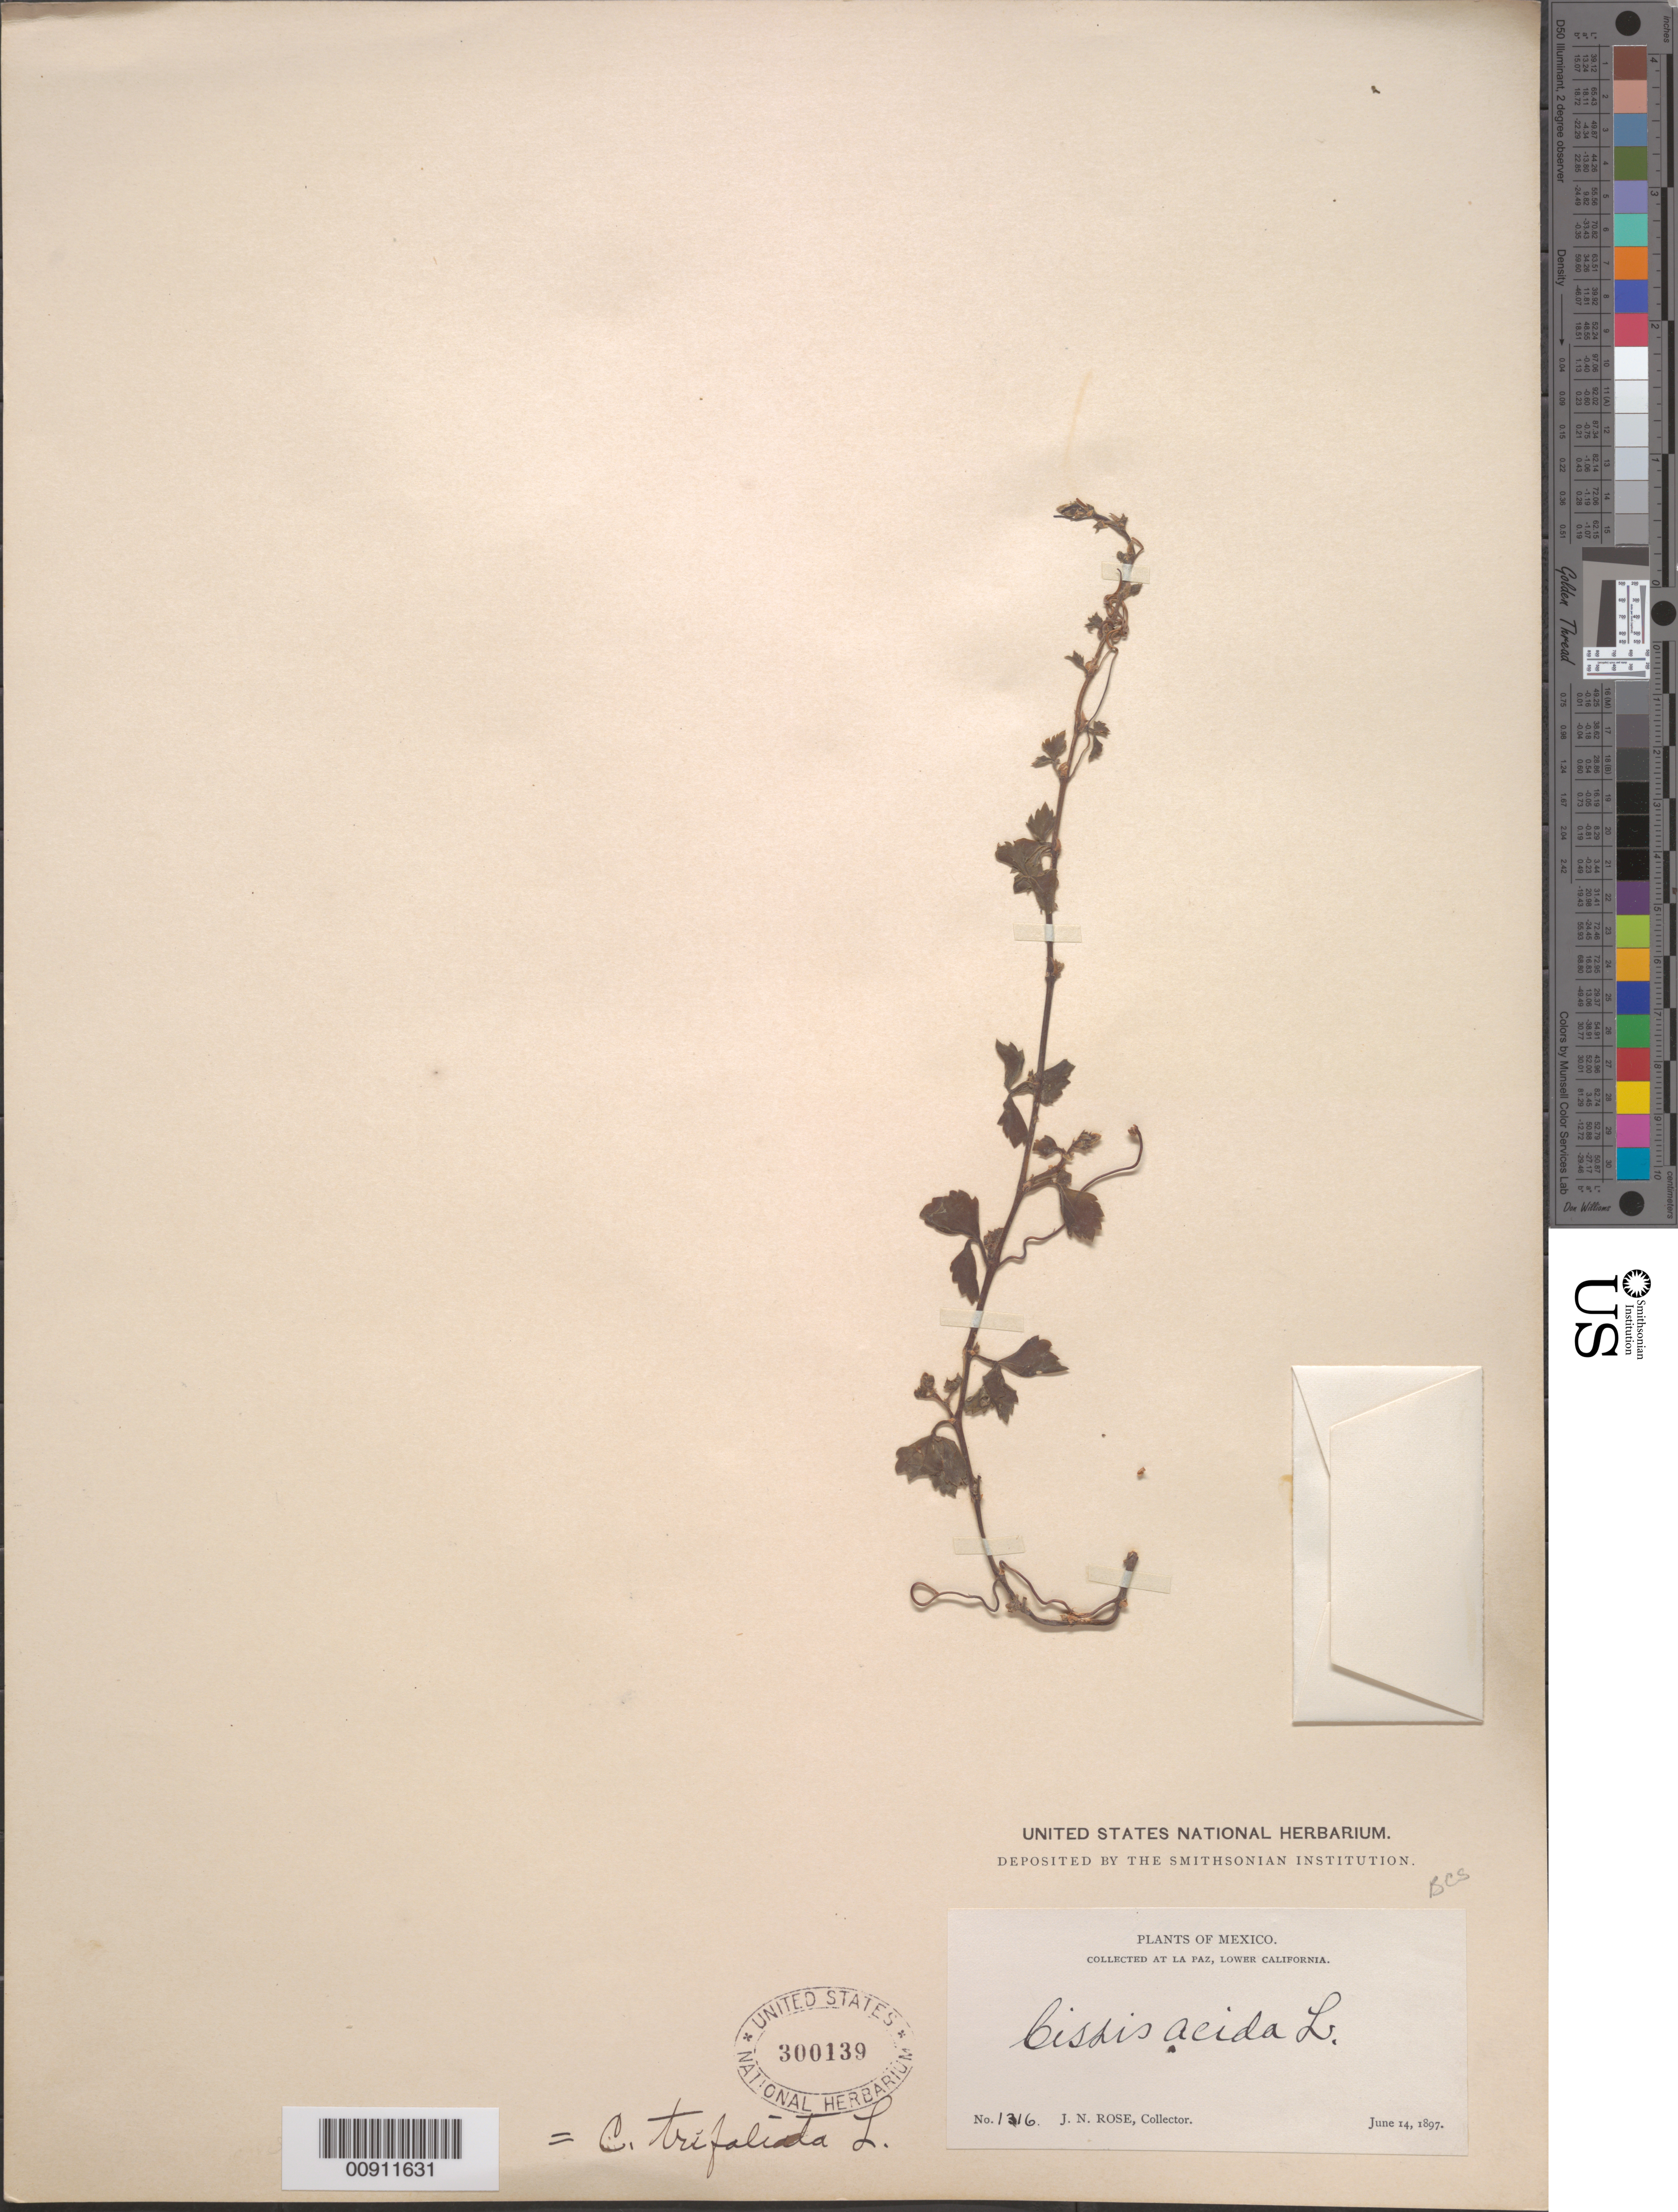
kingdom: Plantae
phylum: Tracheophyta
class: Magnoliopsida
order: Vitales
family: Vitaceae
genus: Cissus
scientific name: Cissus trifoliata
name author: (L.) L.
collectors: J. N. Rose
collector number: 1316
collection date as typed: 14 Jun 1897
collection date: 1897-06-14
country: Mexico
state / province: Baja California Sur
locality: La Paz, Lower California.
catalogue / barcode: US 300139